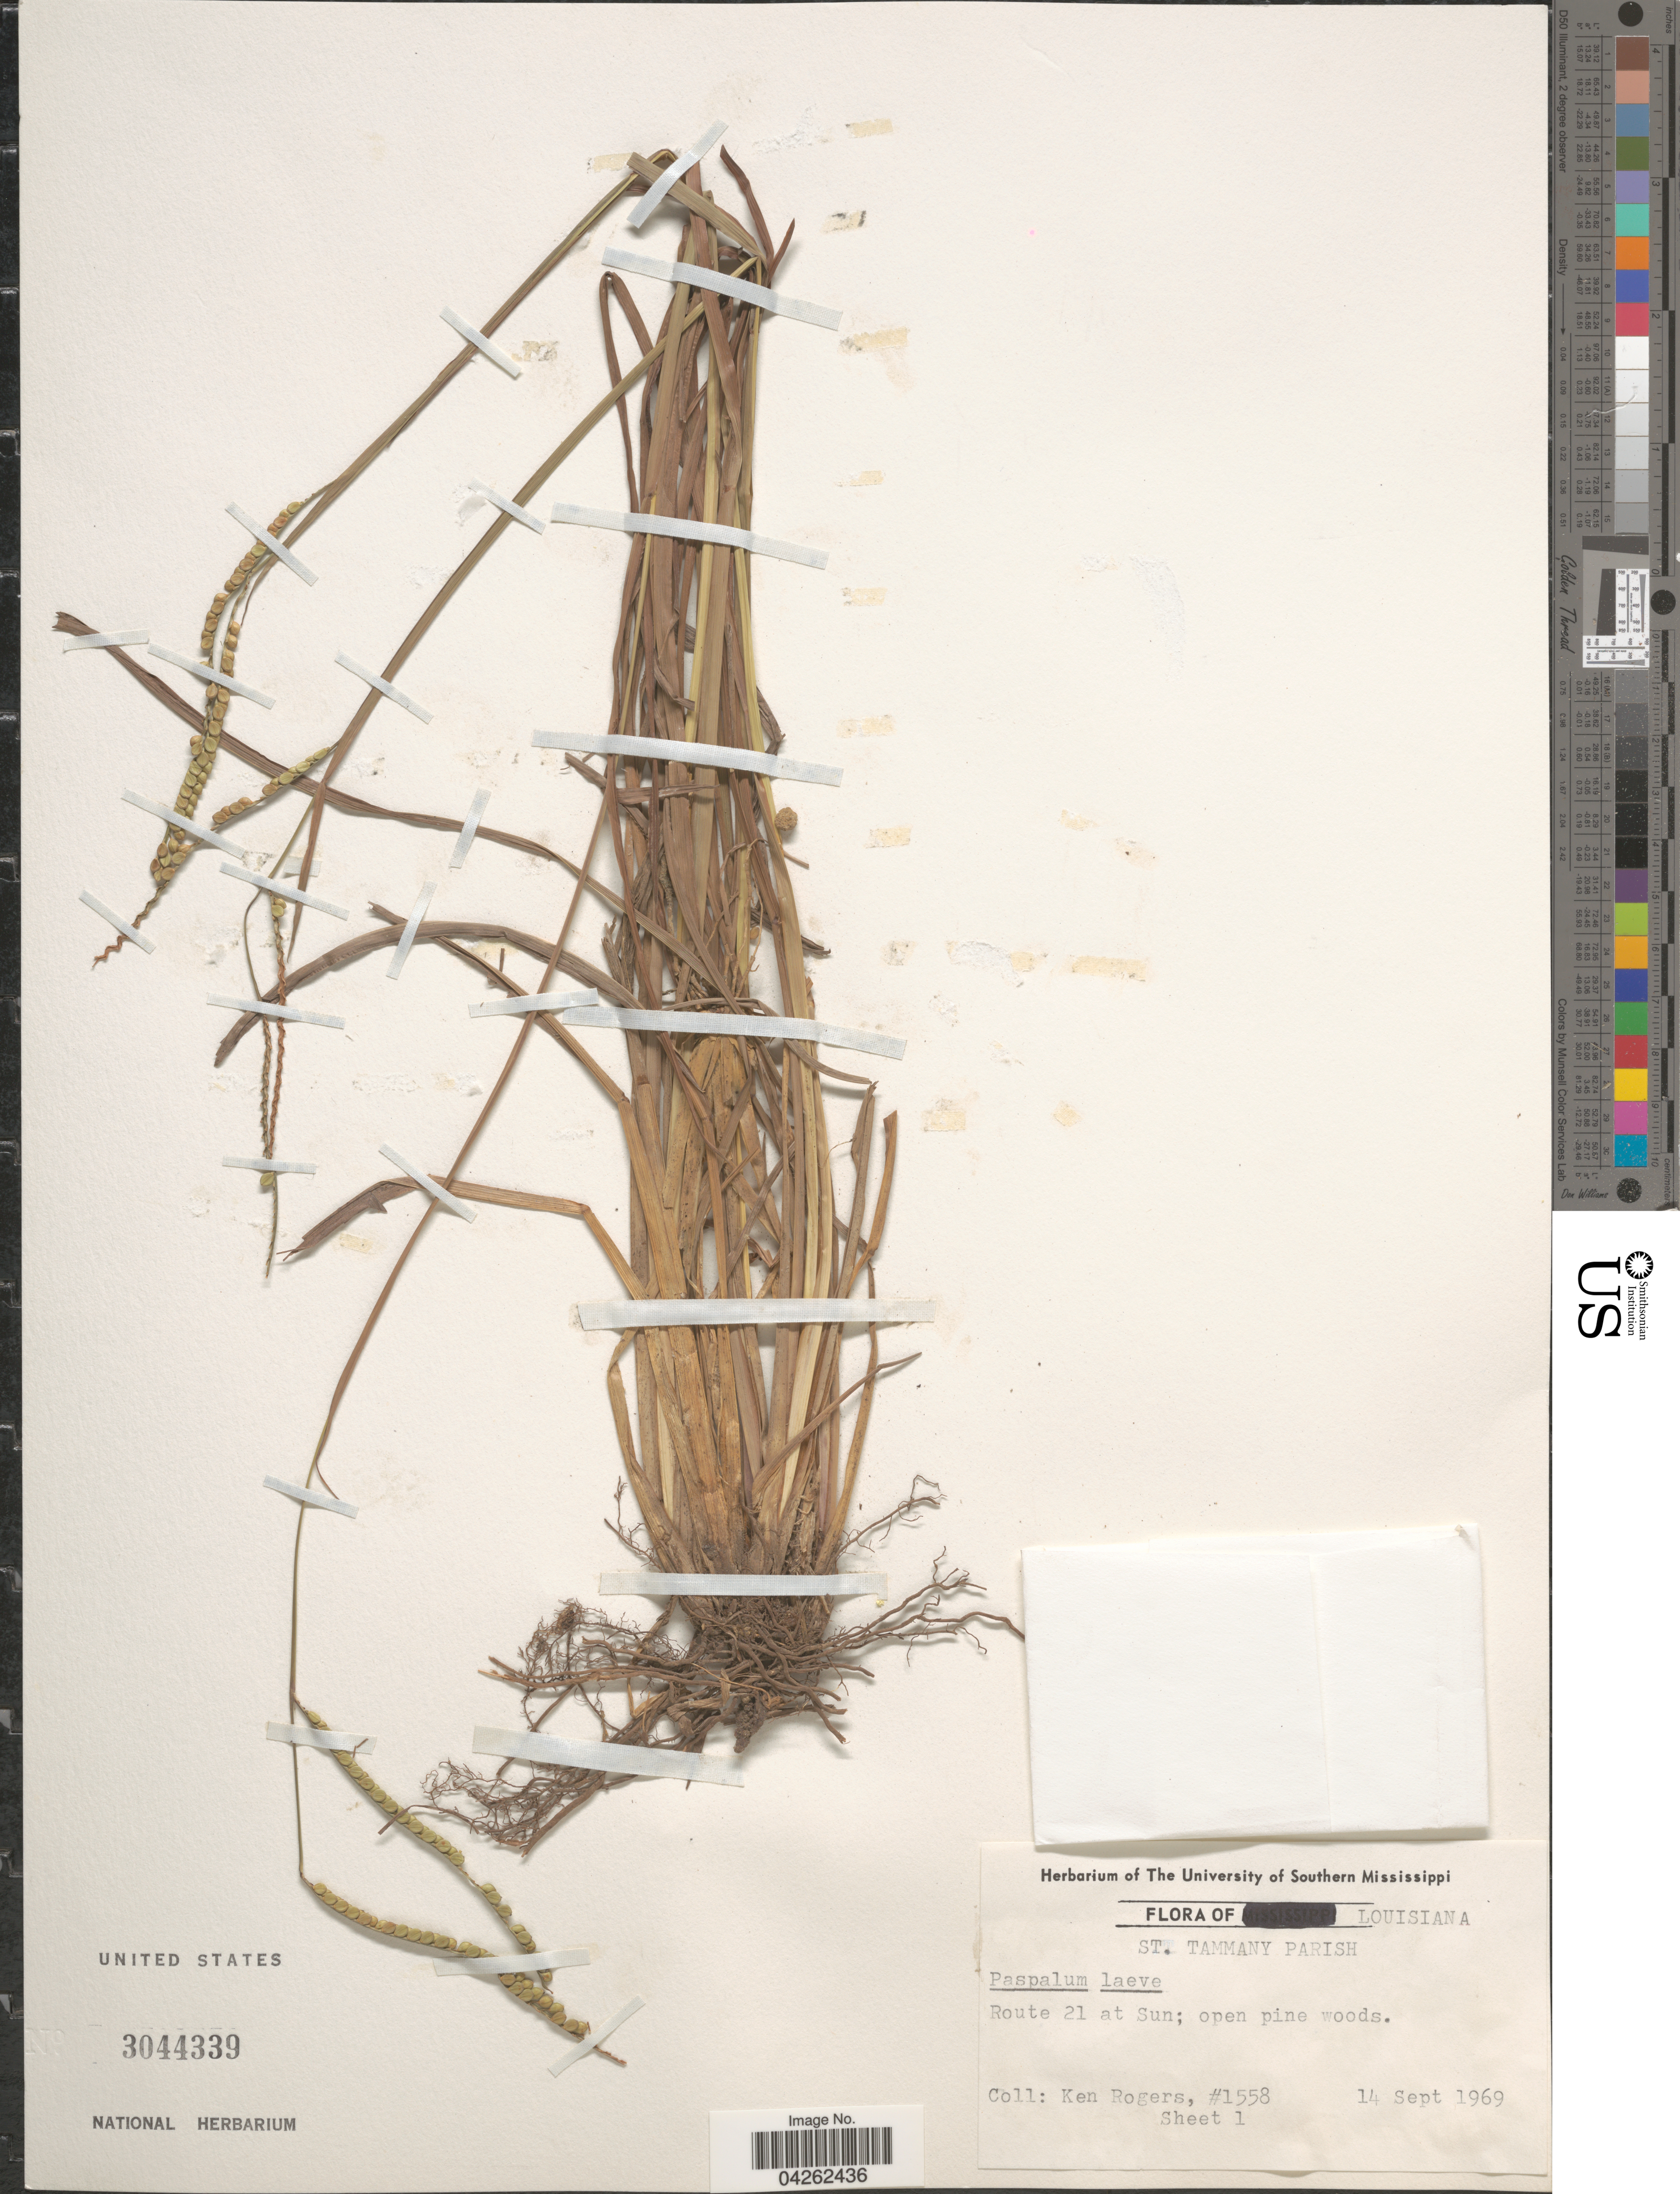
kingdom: Plantae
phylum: Tracheophyta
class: Liliopsida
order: Poales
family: Poaceae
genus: Paspalum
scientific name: Paspalum laeve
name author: Michx.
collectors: K. Rogers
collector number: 1558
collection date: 1969-09-14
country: United States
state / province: Louisiana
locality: Route 21 at Sun; open pine woods.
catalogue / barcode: US 3044339